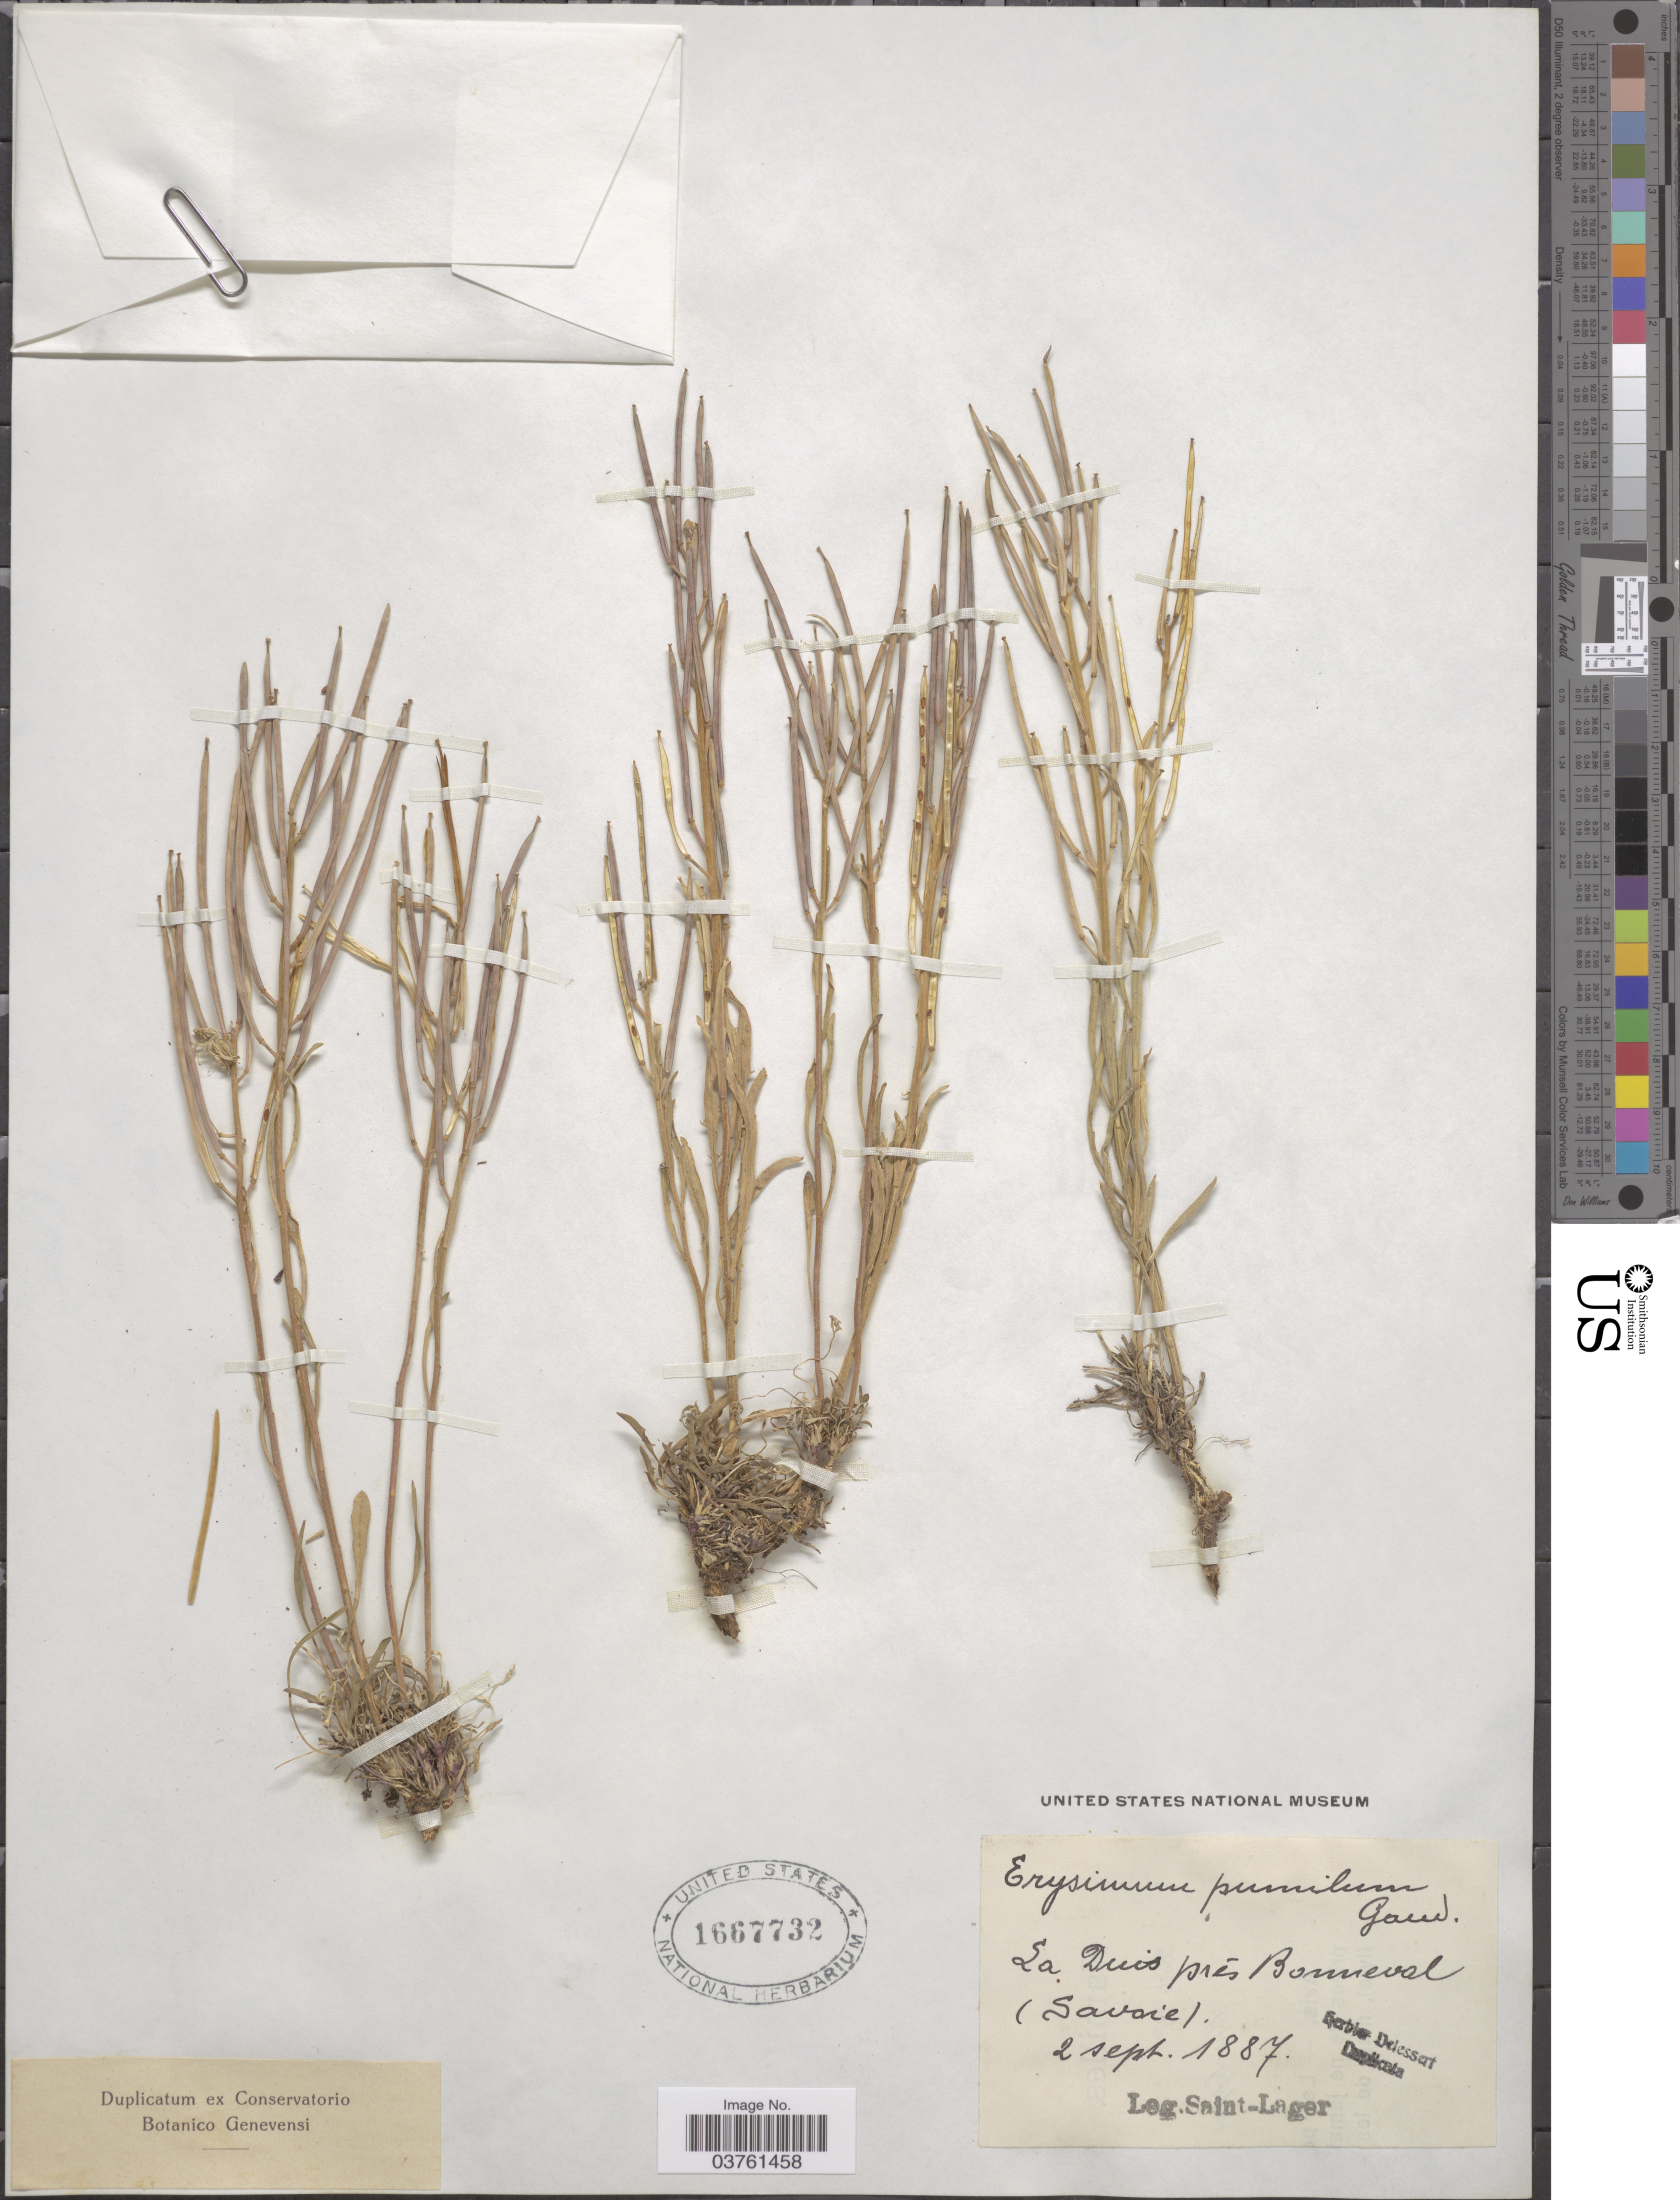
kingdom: Plantae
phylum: Tracheophyta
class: Magnoliopsida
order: Brassicales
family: Brassicaceae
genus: Erysimum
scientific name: Erysimum pumilum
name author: Schur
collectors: Saint-Lager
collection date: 1887-09-02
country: France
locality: La Duis prés Bonneval (Savoie).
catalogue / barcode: US 1667732